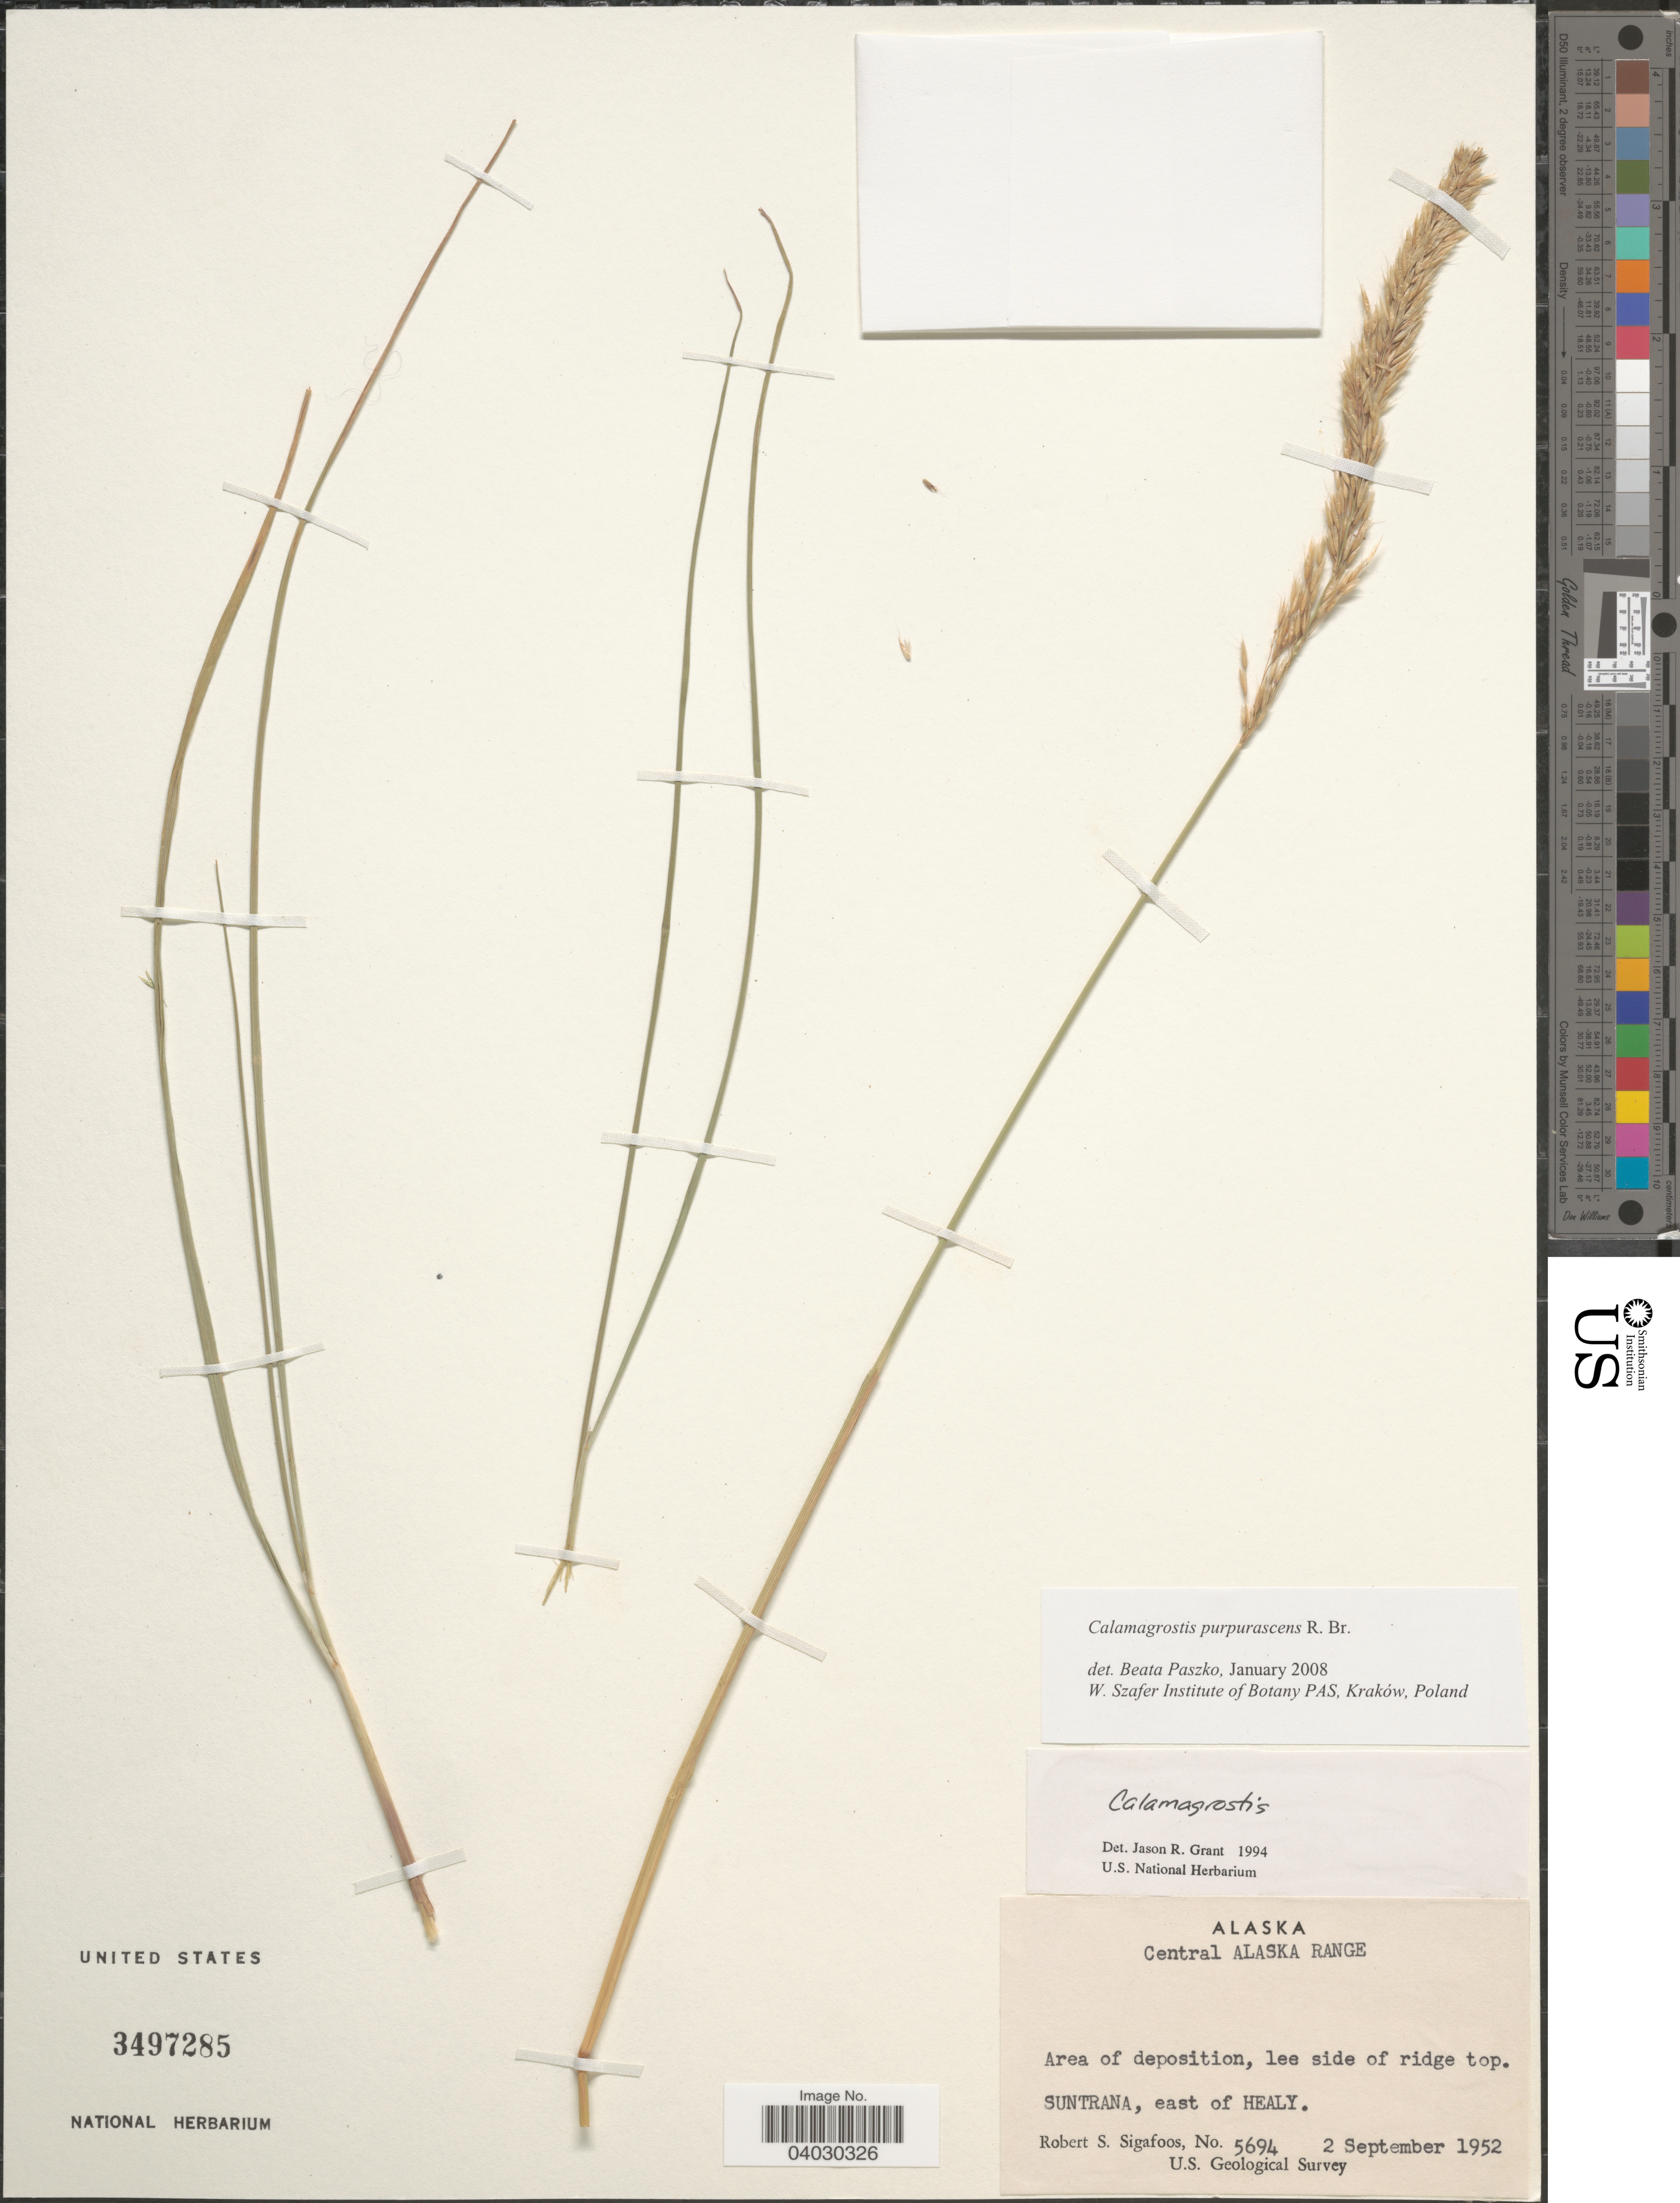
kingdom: Plantae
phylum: Tracheophyta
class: Liliopsida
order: Poales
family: Poaceae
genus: Calamagrostis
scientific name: Calamagrostis purpurascens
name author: R. Br.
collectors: R. Sigafoos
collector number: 5694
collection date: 1952-09-02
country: United States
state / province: Alaska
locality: Central Alaska Range. Area of deposition, lee side of ridge top, Suntrana, east of Healy.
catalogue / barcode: US 3497285